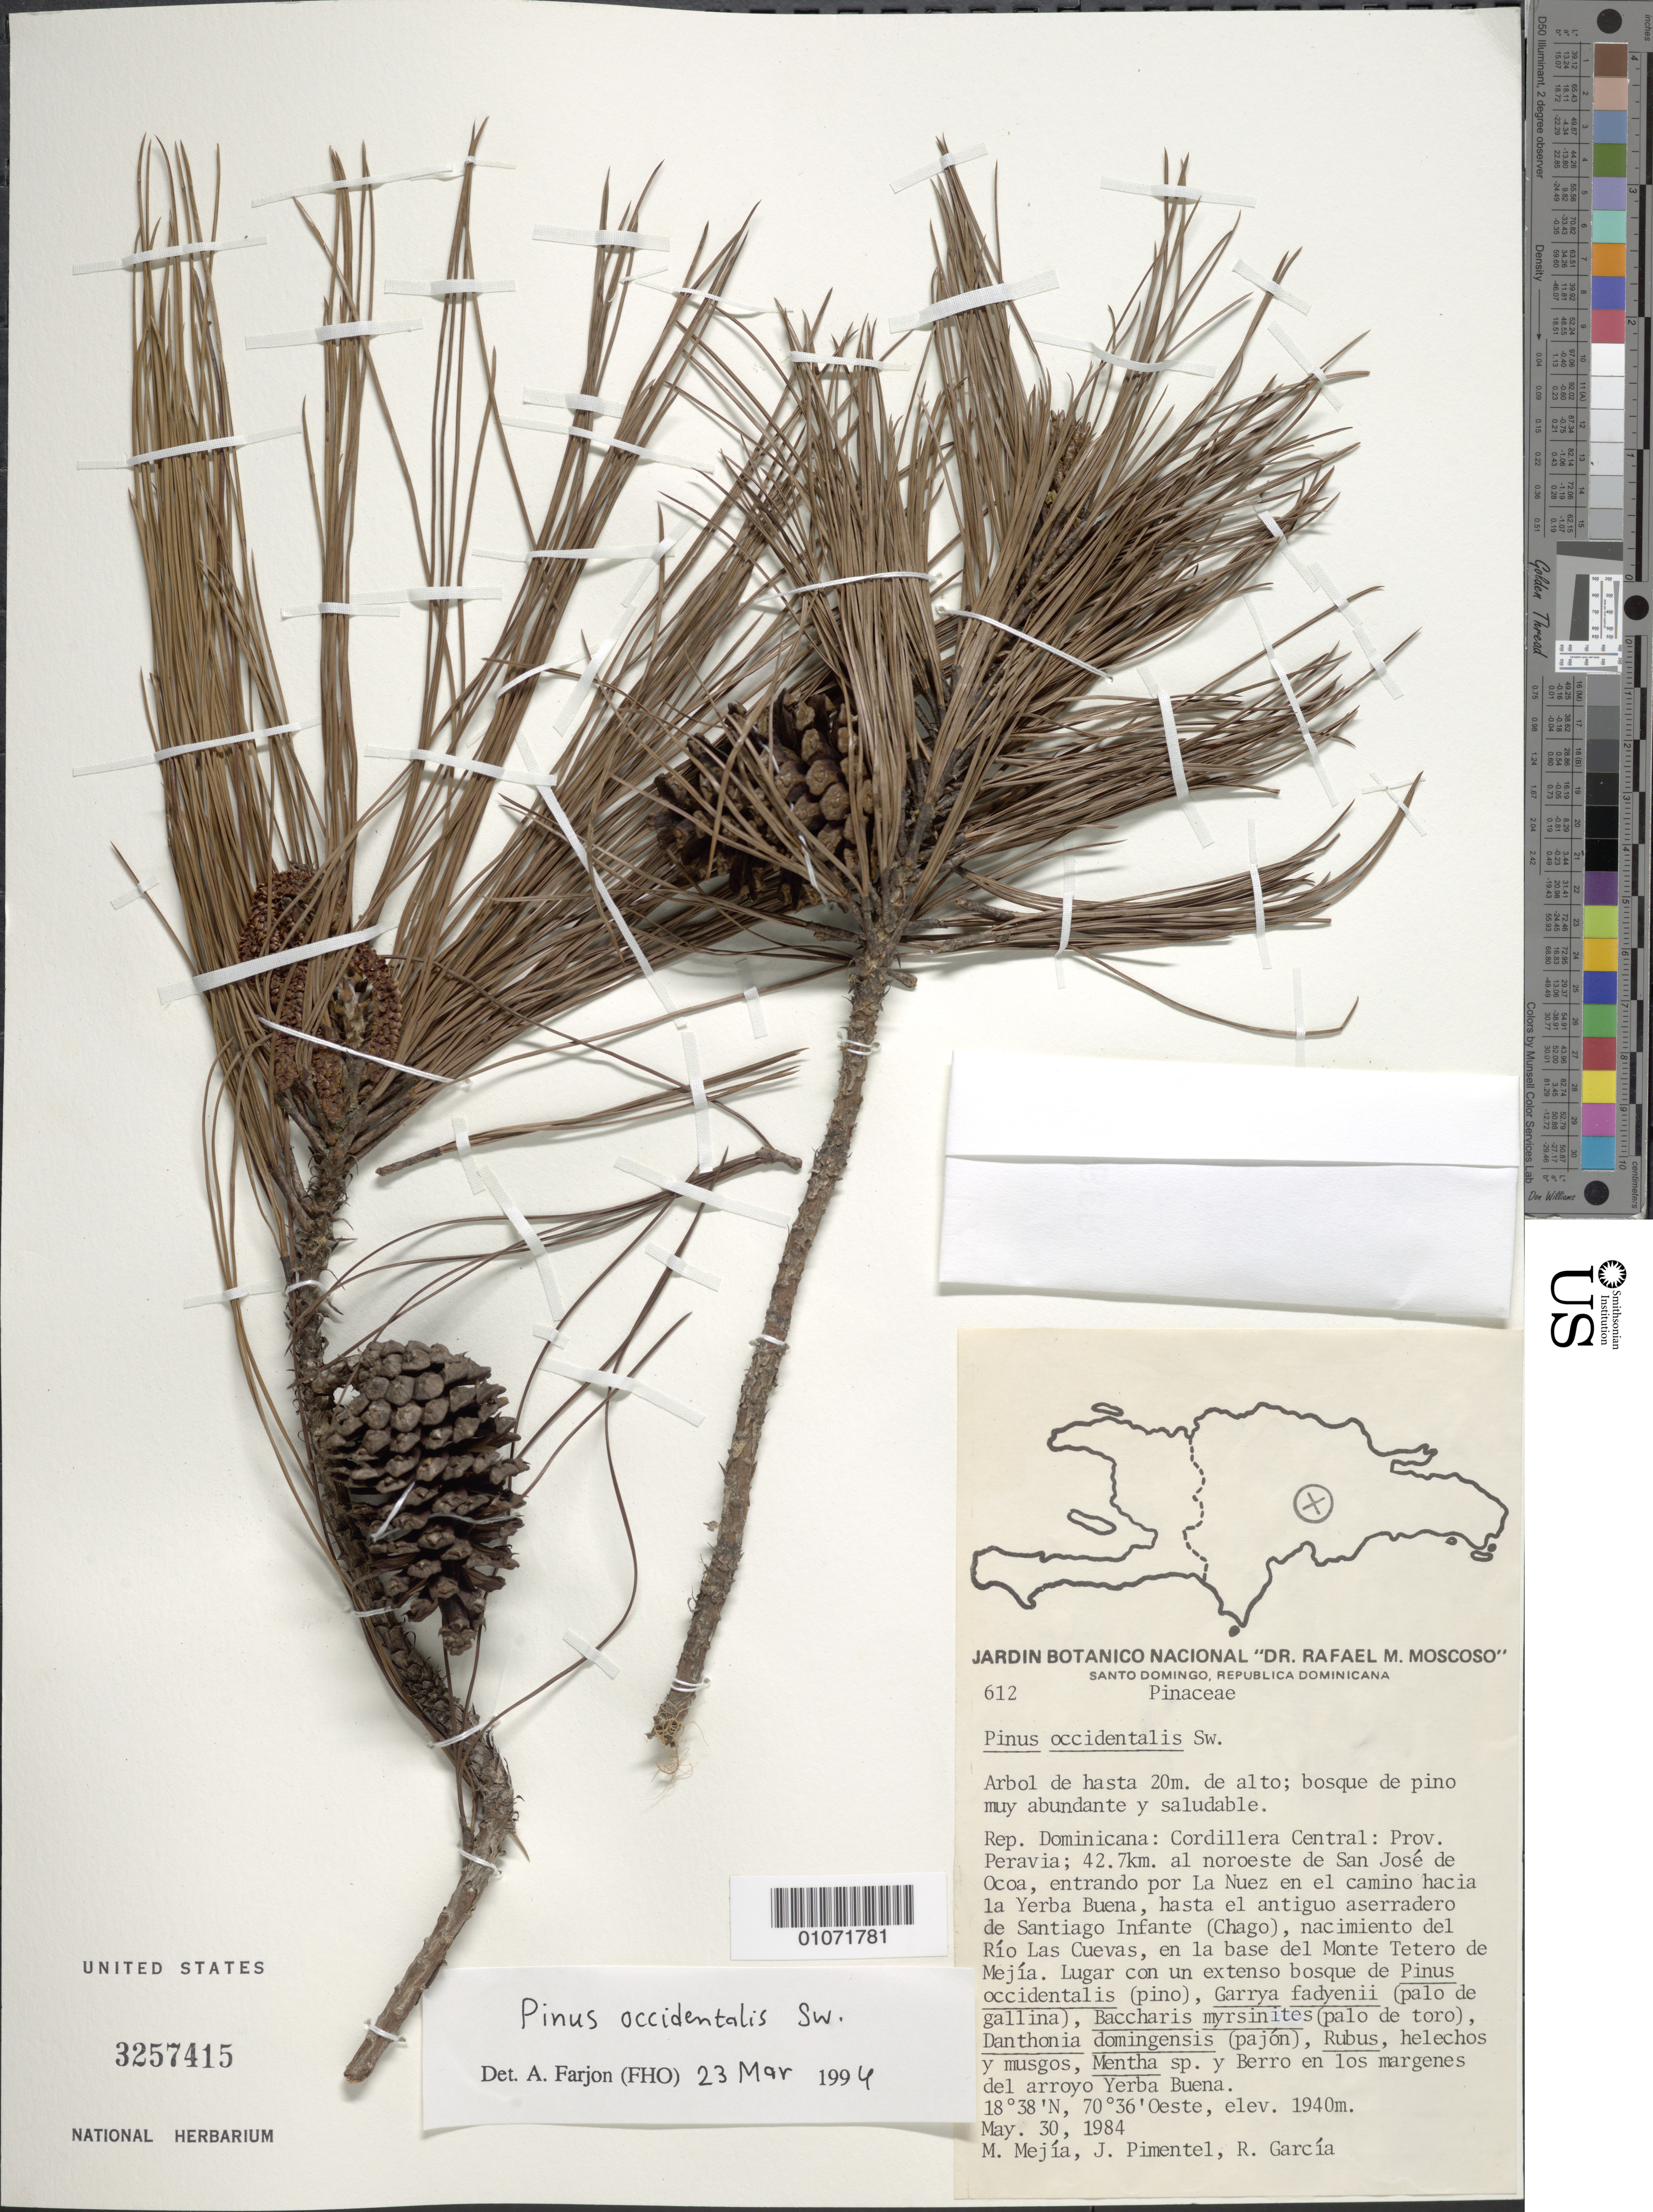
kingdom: Plantae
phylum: Tracheophyta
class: Pinopsida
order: Pinales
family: Pinaceae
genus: Pinus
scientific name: Pinus occidentalis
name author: Sw.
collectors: M. Mejia, J. Pimentel & R. G. García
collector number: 612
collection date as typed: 30 May 1984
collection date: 1984-05-30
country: Haiti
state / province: Óuest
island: Hispaniola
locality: Rep. Dominicana: Cordillers Central: Prov. Peravia; 42.7km al noroeste de San Jose de Ocoa, entrando por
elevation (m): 1940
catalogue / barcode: US 3257415